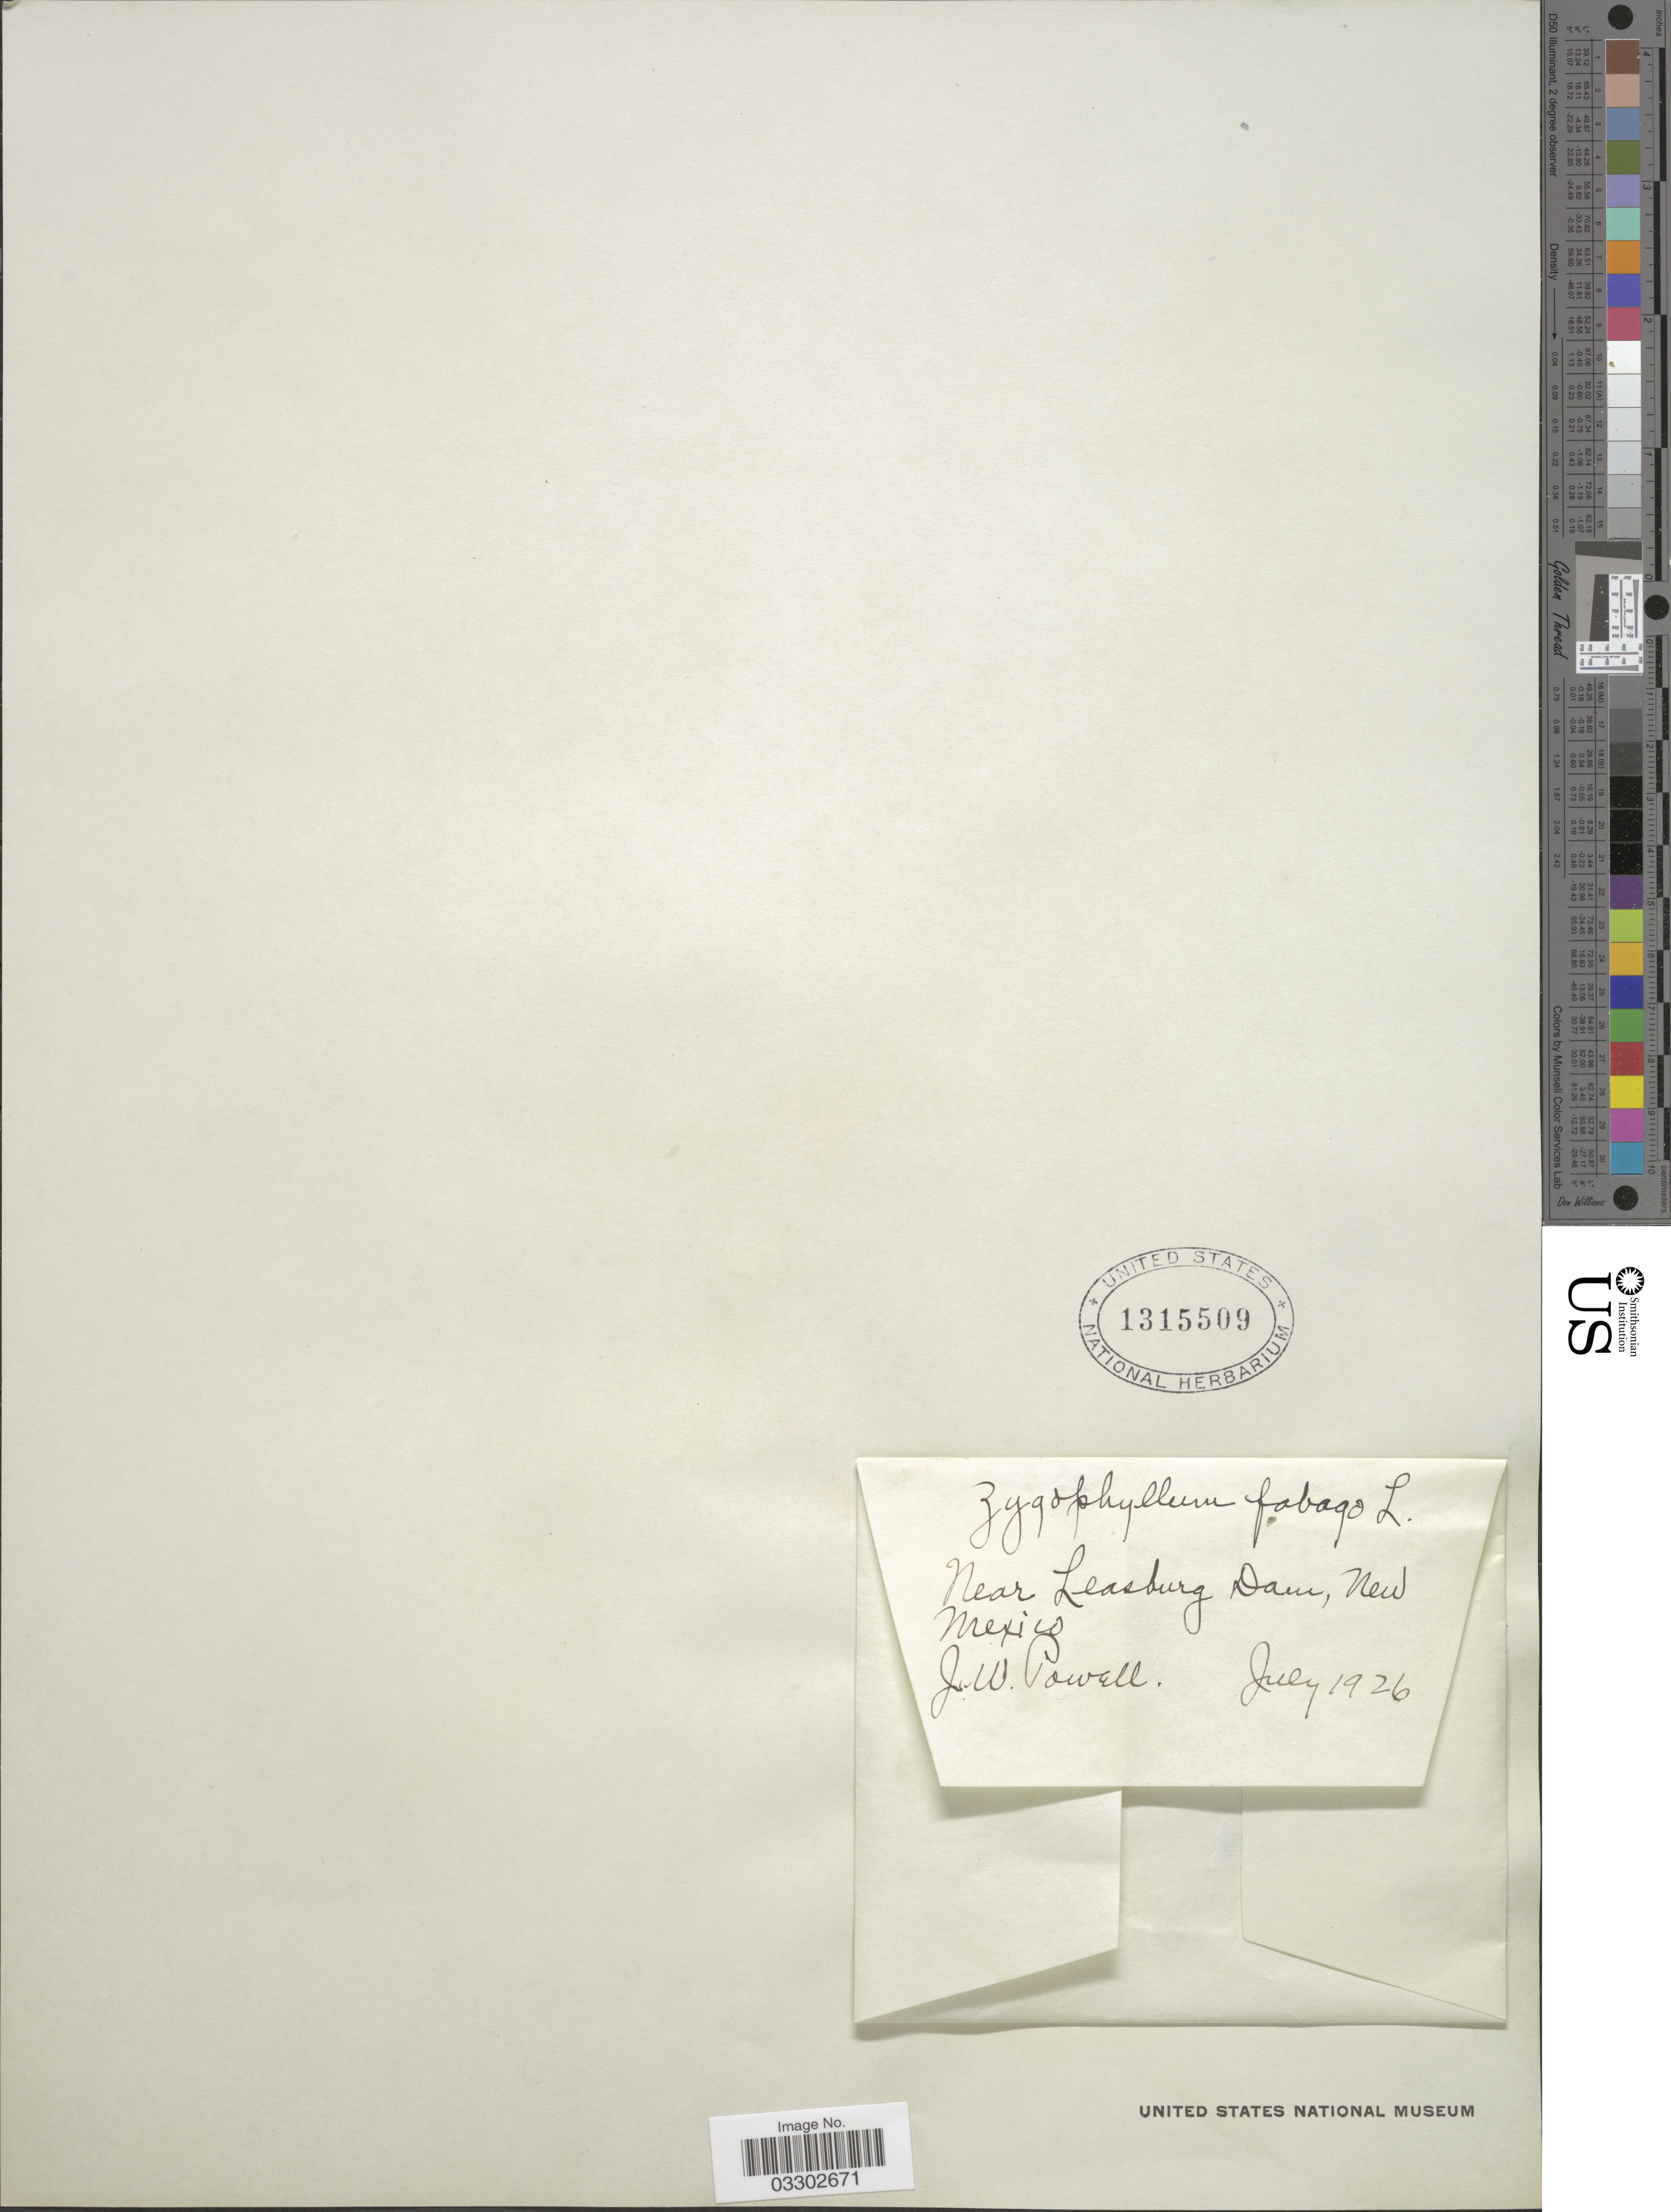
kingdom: Plantae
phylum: Tracheophyta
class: Magnoliopsida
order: Zygophyllales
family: Zygophyllaceae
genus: Zygophyllum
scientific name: Zygophyllum fabago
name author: L.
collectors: J. W. Powell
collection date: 1926-07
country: United States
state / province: New Mexico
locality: Near Leasburg Dam.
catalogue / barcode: US 1315509